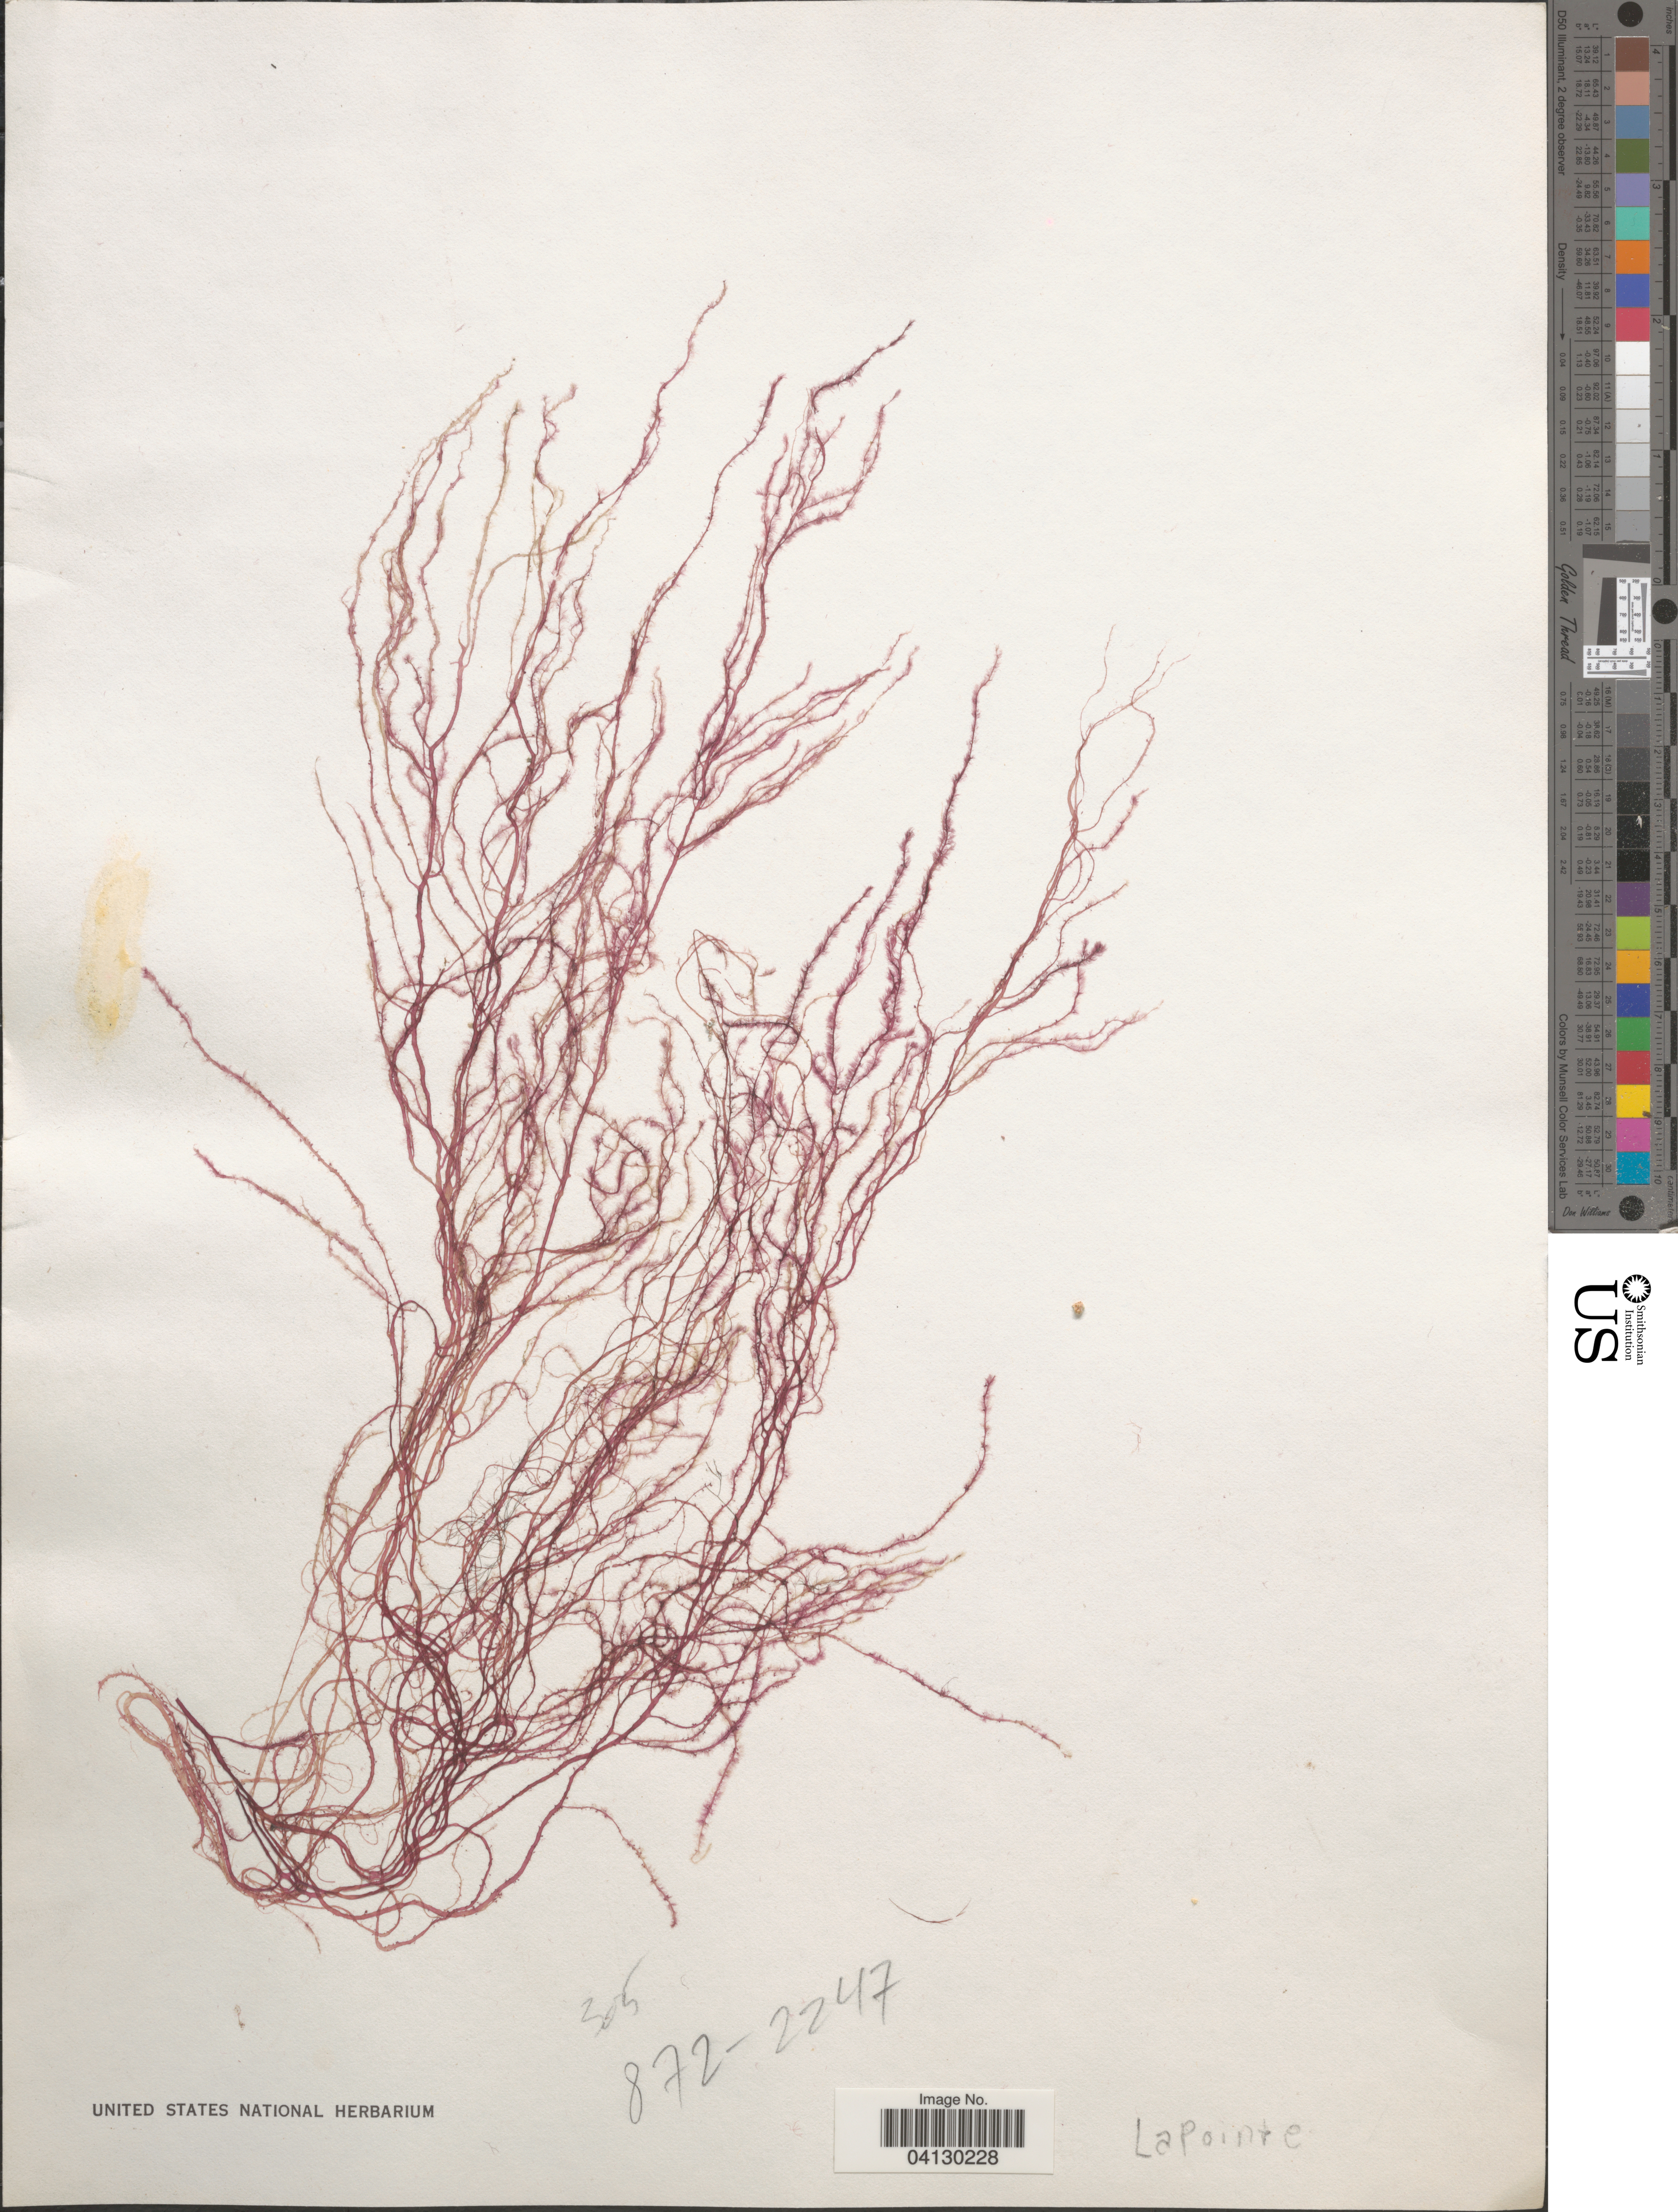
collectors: Lapointe